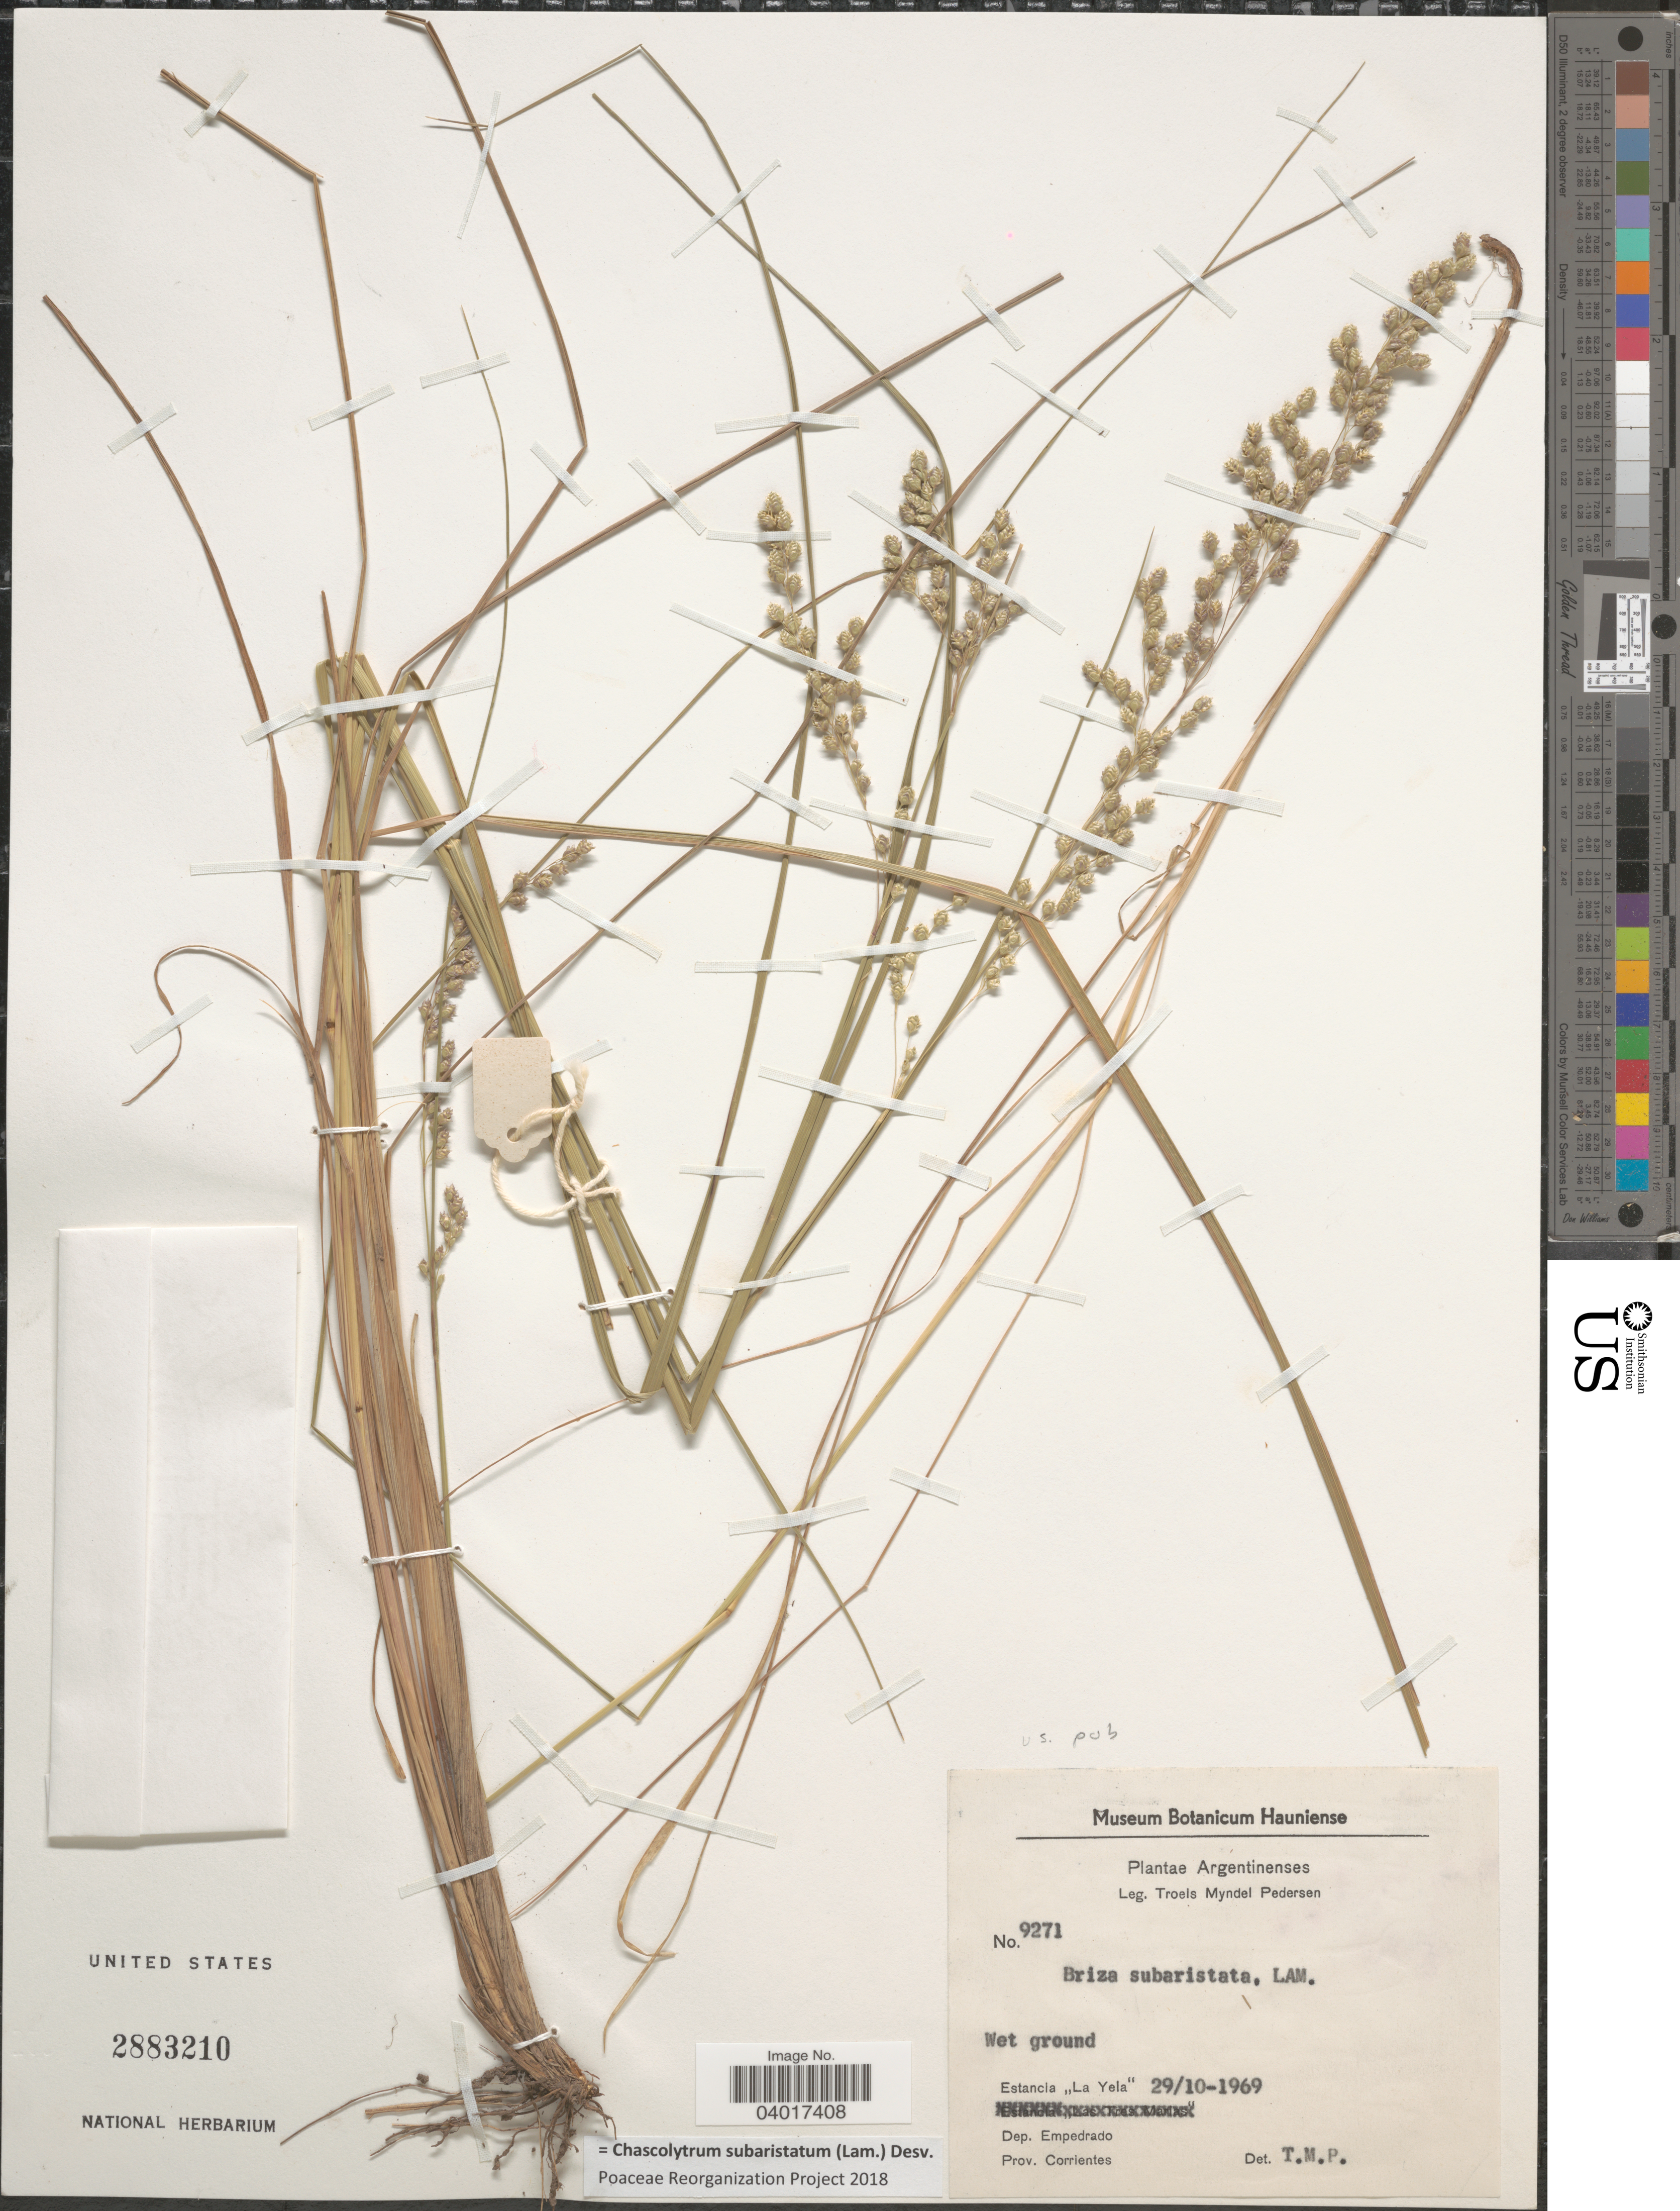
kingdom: Plantae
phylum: Tracheophyta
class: Liliopsida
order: Poales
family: Poaceae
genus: Chascolytrum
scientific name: Chascolytrum subaristatum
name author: (Lam.) Desv.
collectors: T. Pederson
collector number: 9271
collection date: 1969-10-29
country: Argentina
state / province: Corrientes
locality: Estancia "La Yela". Dep. Empedrado.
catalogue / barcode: US 2883210